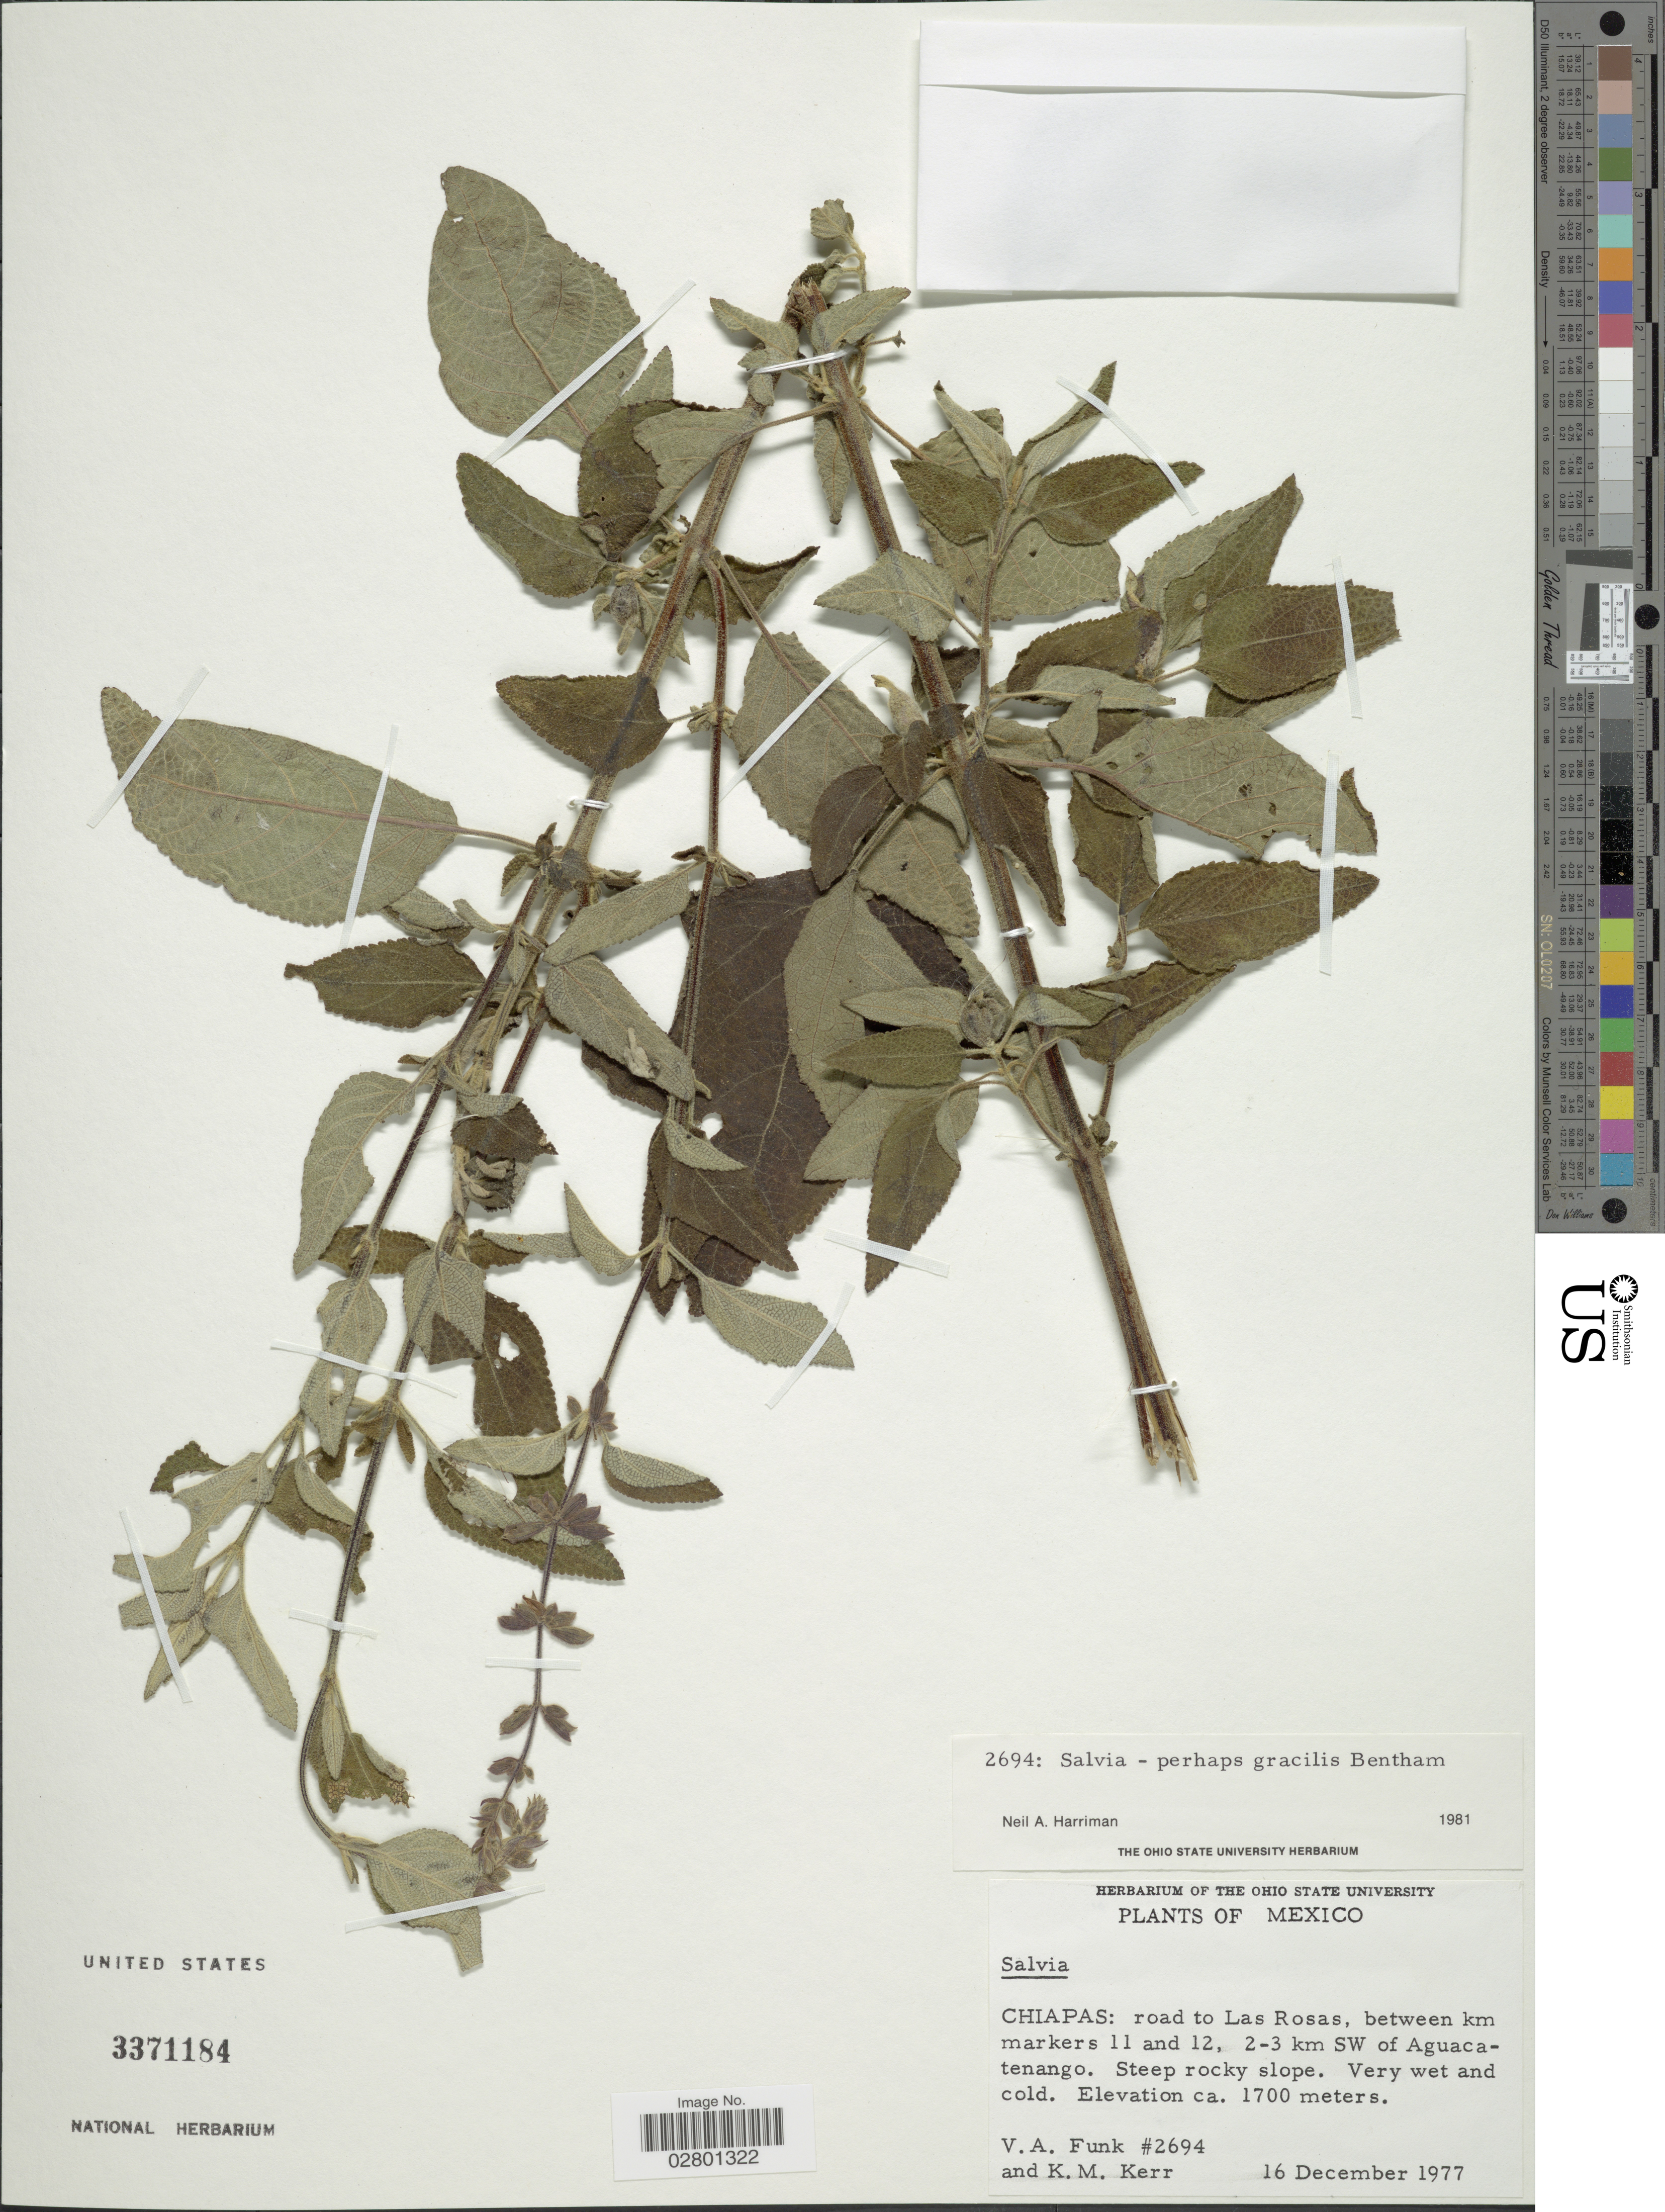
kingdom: Plantae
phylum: Tracheophyta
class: Magnoliopsida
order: Lamiales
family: Lamiaceae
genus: Salvia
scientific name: Salvia gracilis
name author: Benth.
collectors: V. Funk & K. Kerr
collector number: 2694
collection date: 1977-12-16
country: Mexico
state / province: Chiapas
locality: Road to Las Rosas, between km markers 11 and 12, 2-3 km SW of Aguacatenango.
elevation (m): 1700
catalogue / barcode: US 3371184